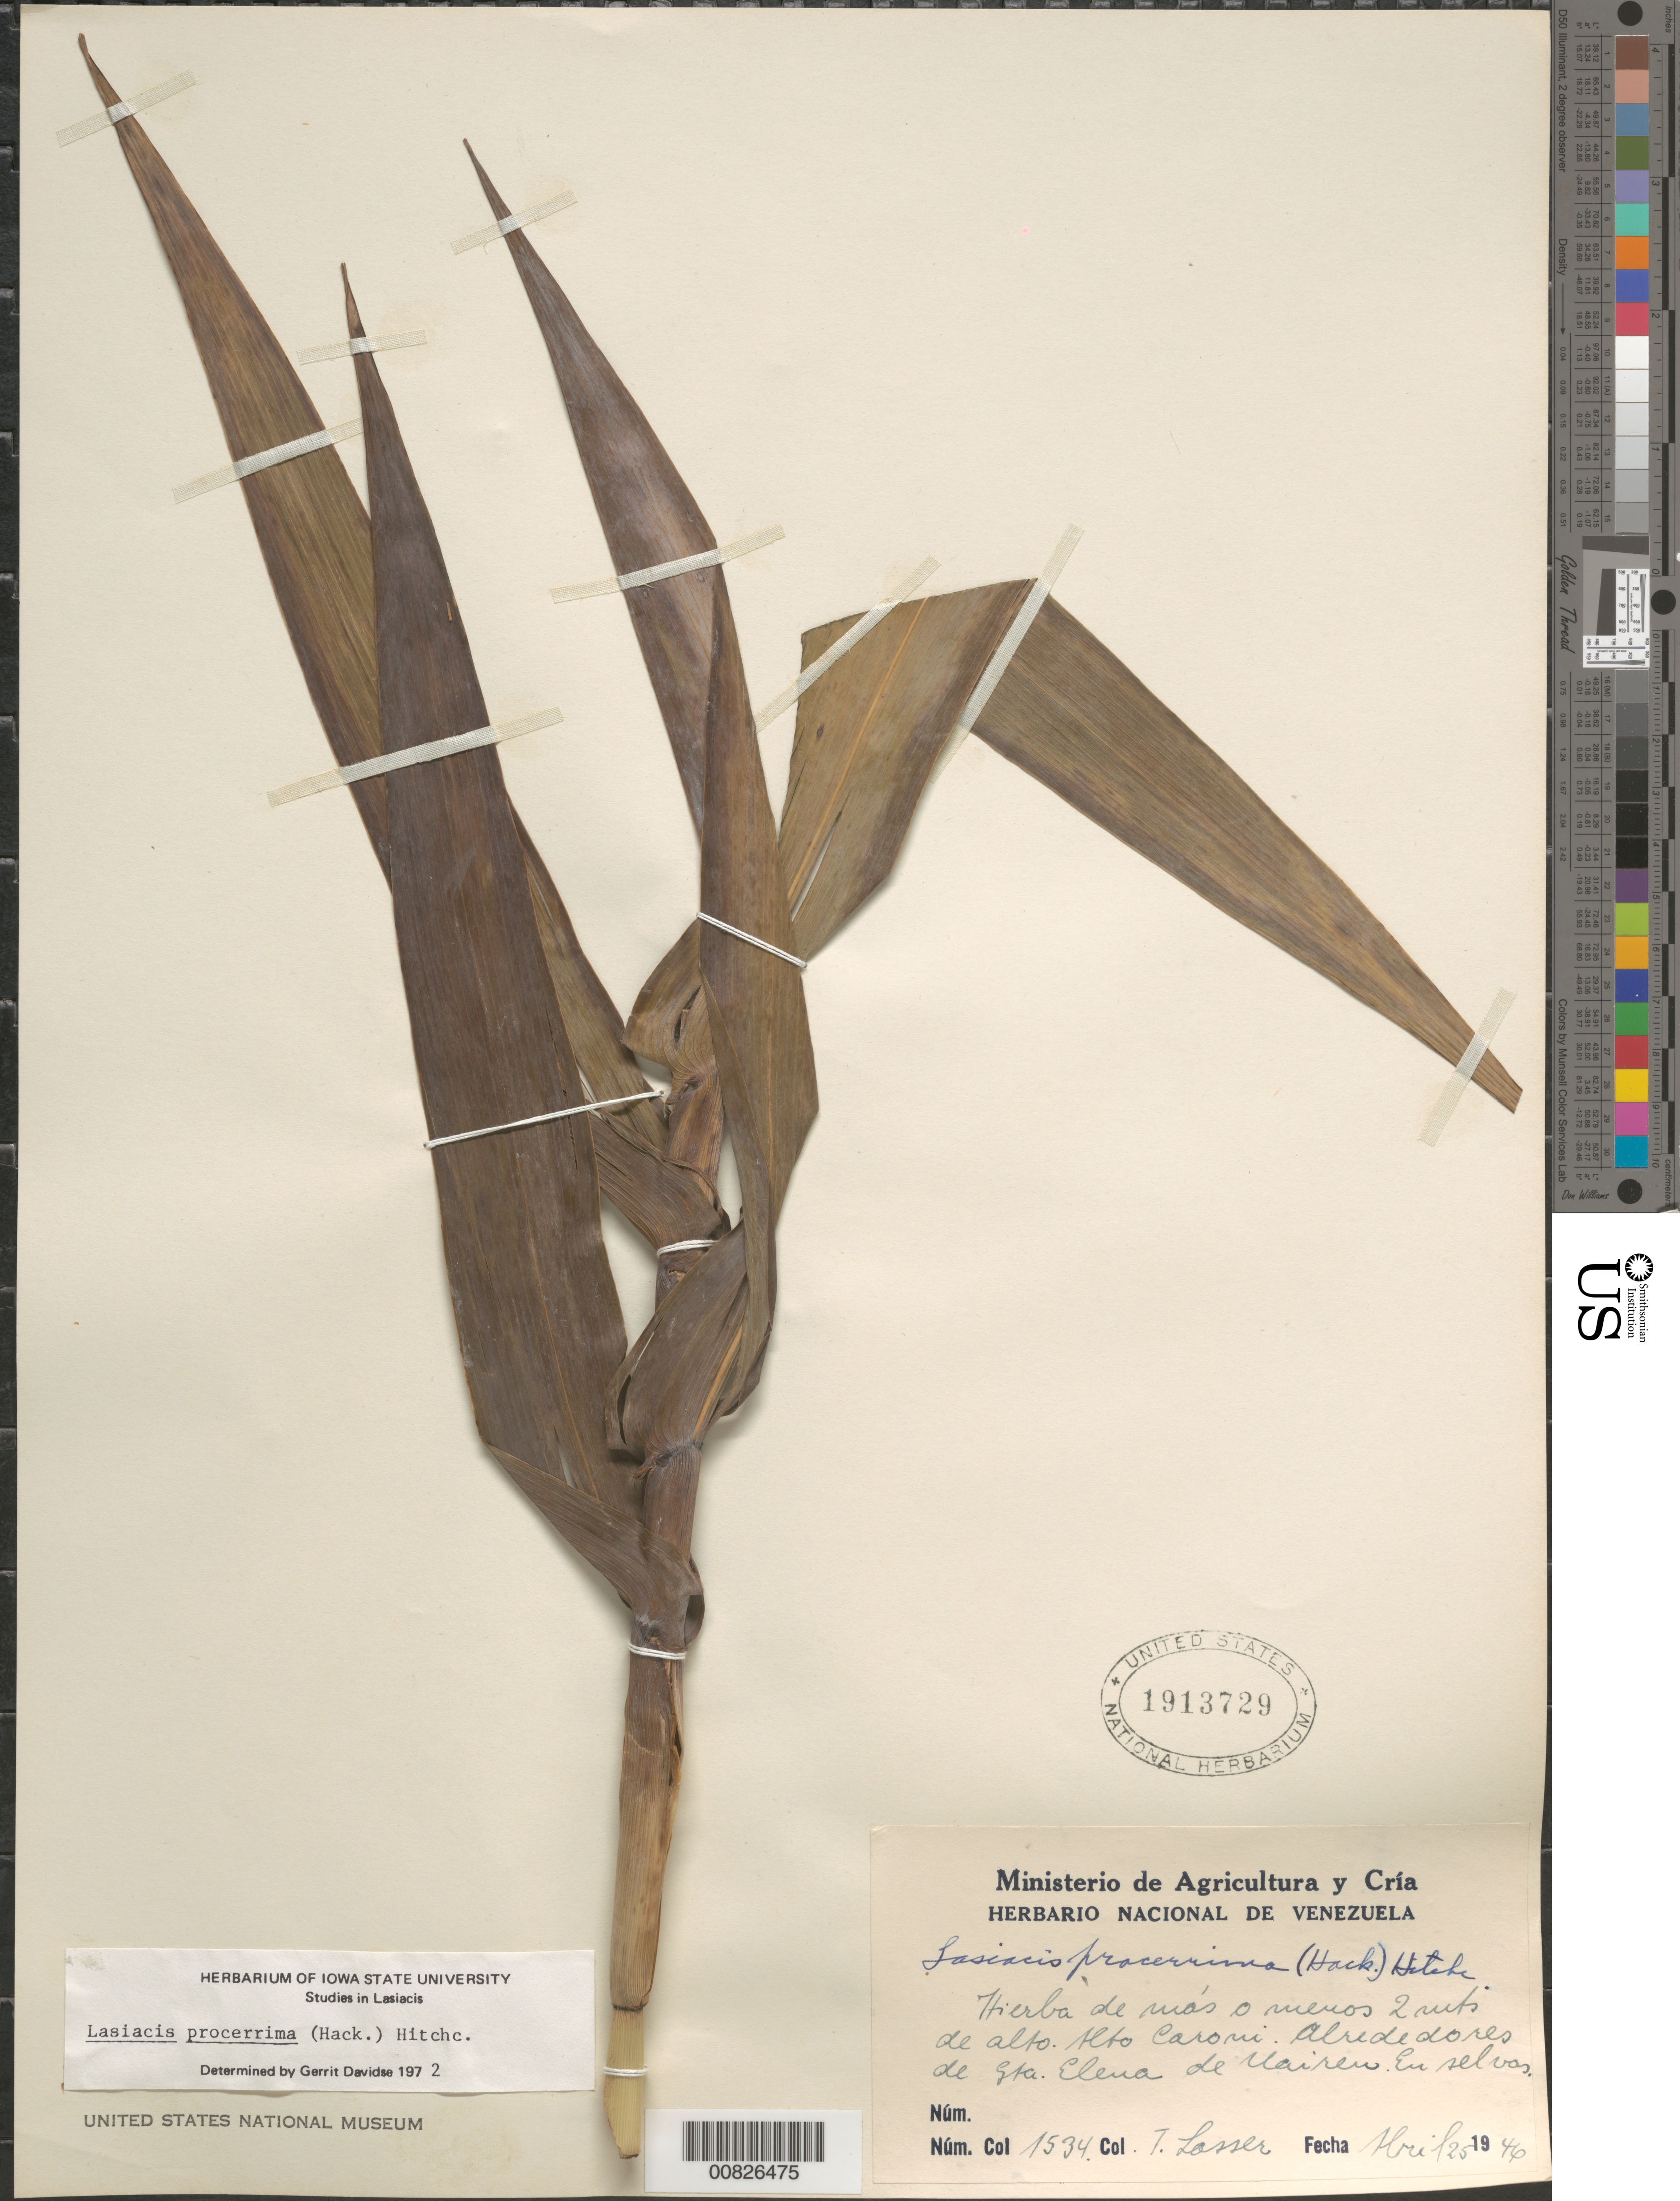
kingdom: Plantae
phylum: Tracheophyta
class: Liliopsida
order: Poales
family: Poaceae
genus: Lasiacis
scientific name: Lasiacis procerrima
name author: (Hack.) Hitchc.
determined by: Davidse, Gerrit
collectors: T. Lasser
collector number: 1534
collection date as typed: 25-Apr-46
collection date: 1946-04-25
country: Venezuela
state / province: Bolívar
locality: Sta. Elena de Uairén, Alto Caroní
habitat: Woods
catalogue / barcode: US 1913729